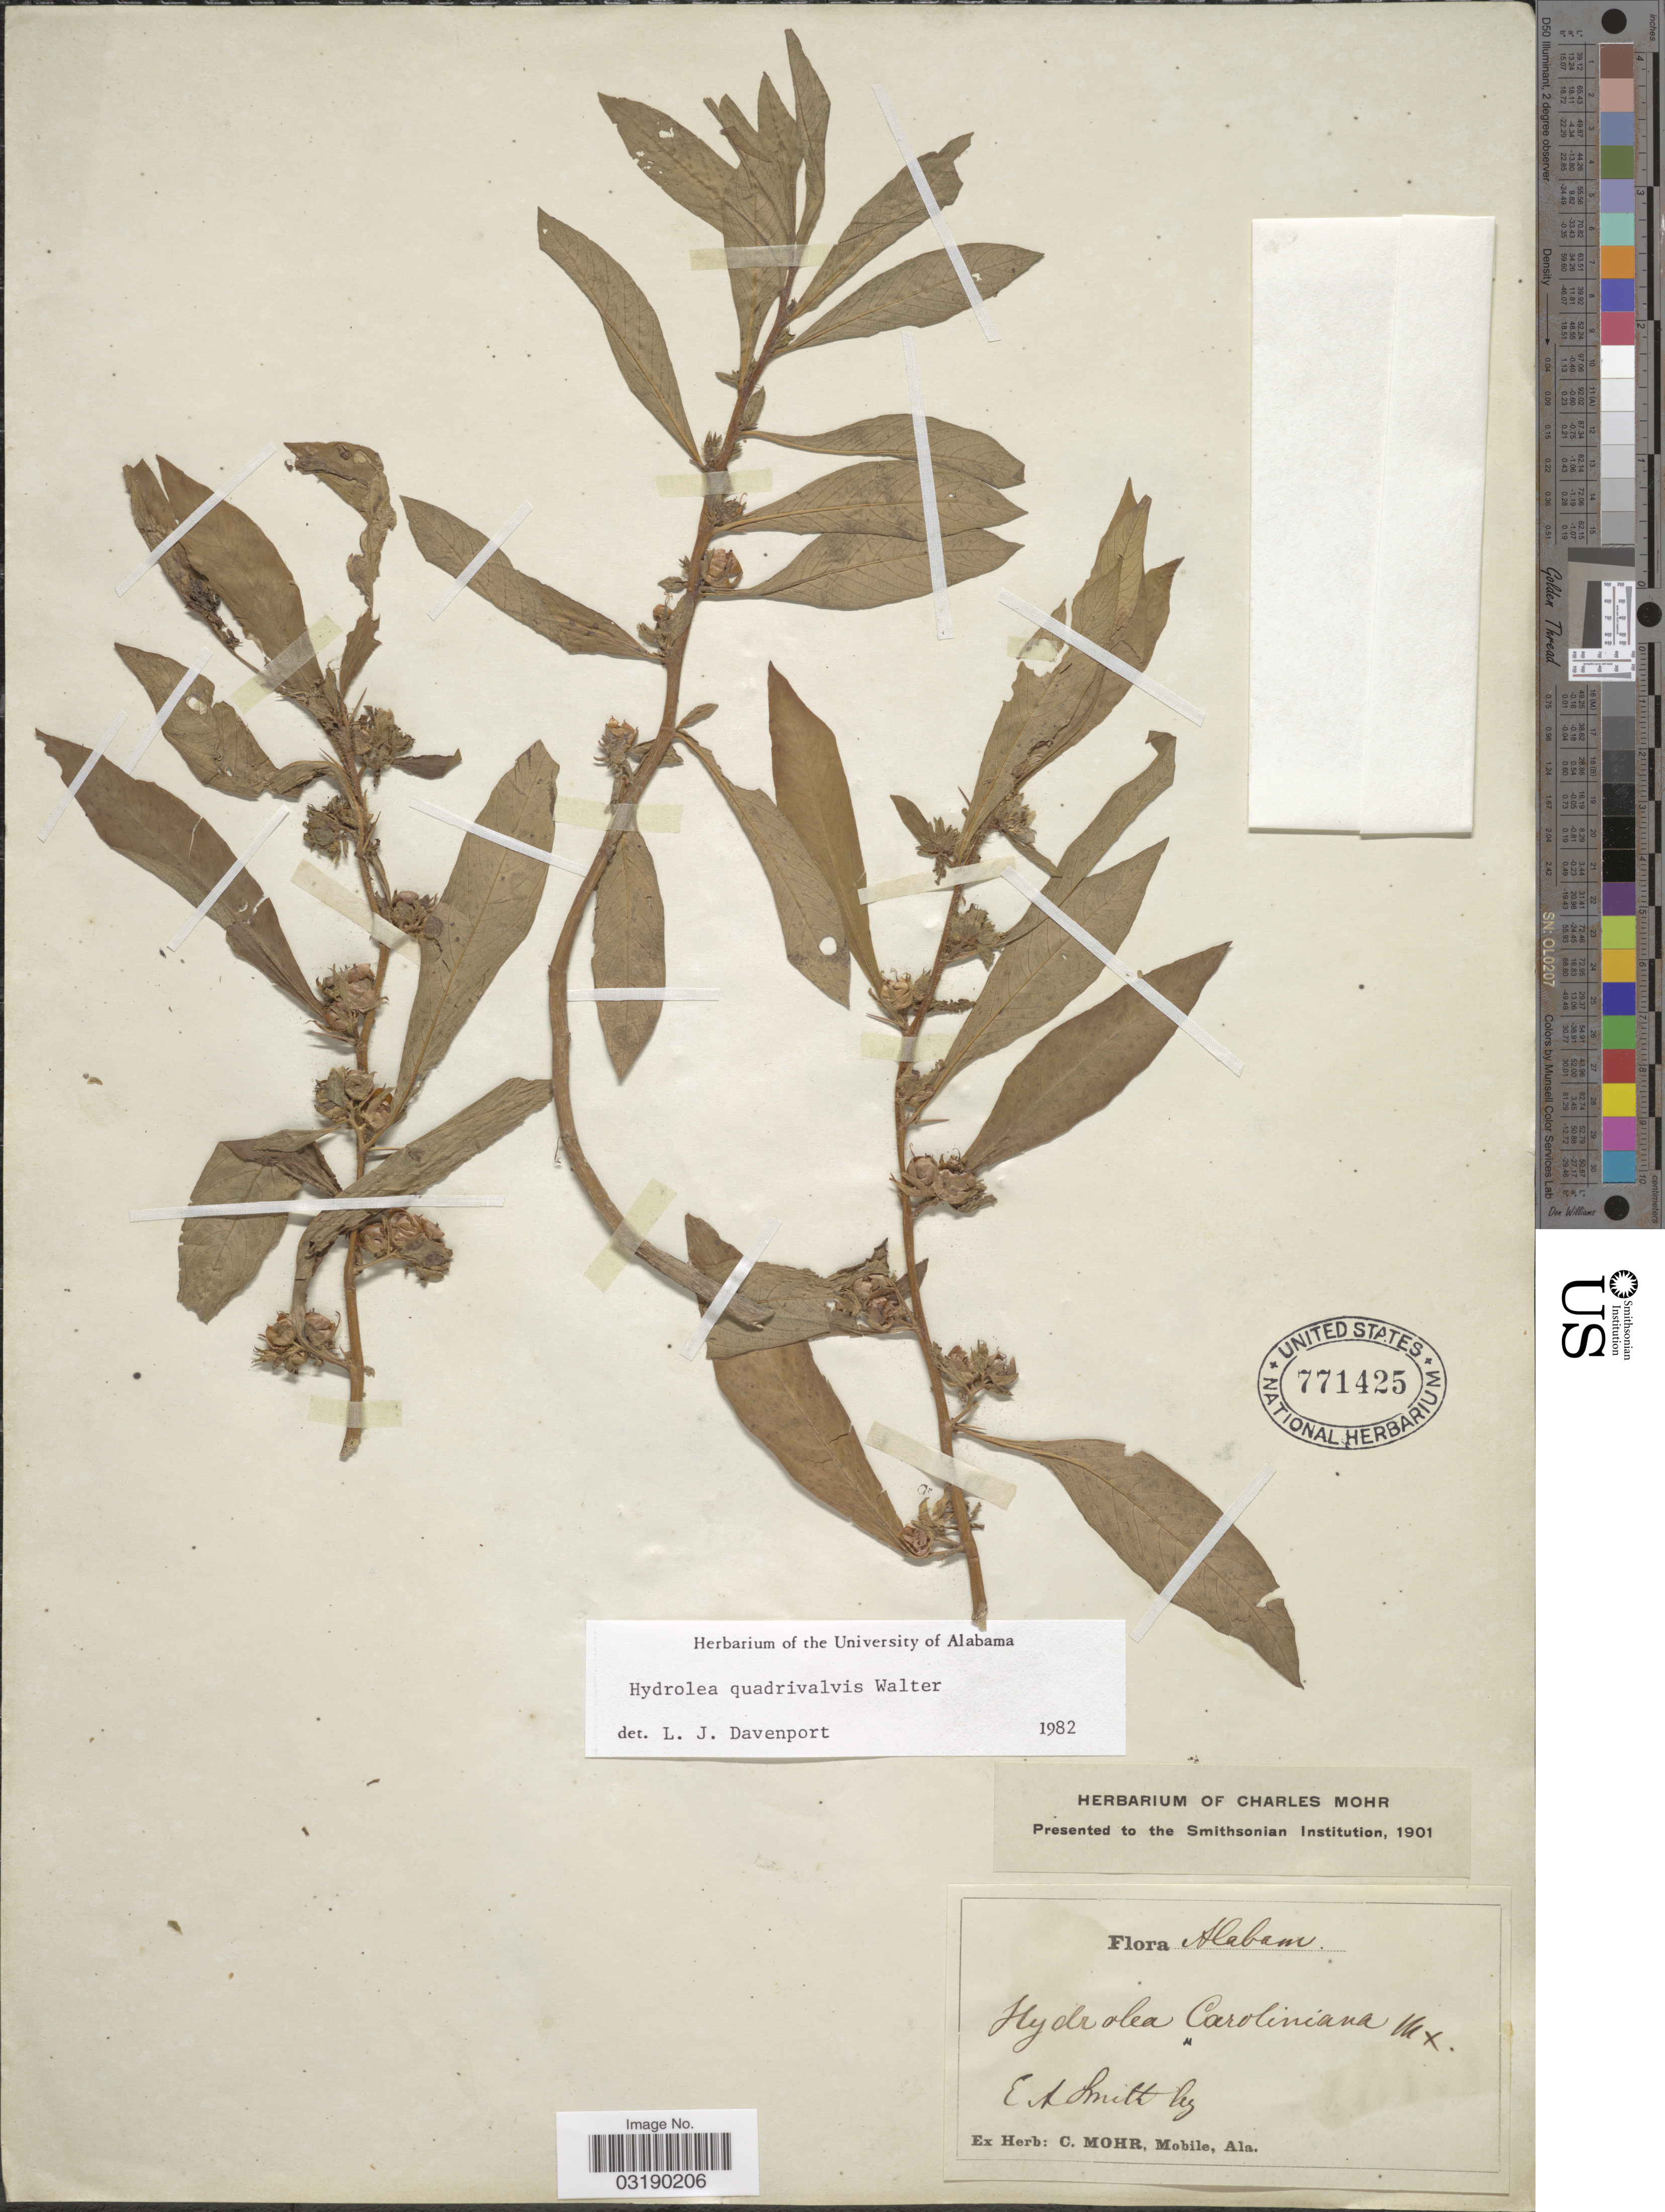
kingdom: Plantae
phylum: Tracheophyta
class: Magnoliopsida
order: Solanales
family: Hydroleaceae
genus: Hydrolea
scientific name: Hydrolea quadrivalvis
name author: Walter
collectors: E. A. Smith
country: United States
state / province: Alabama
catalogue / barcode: US 771425